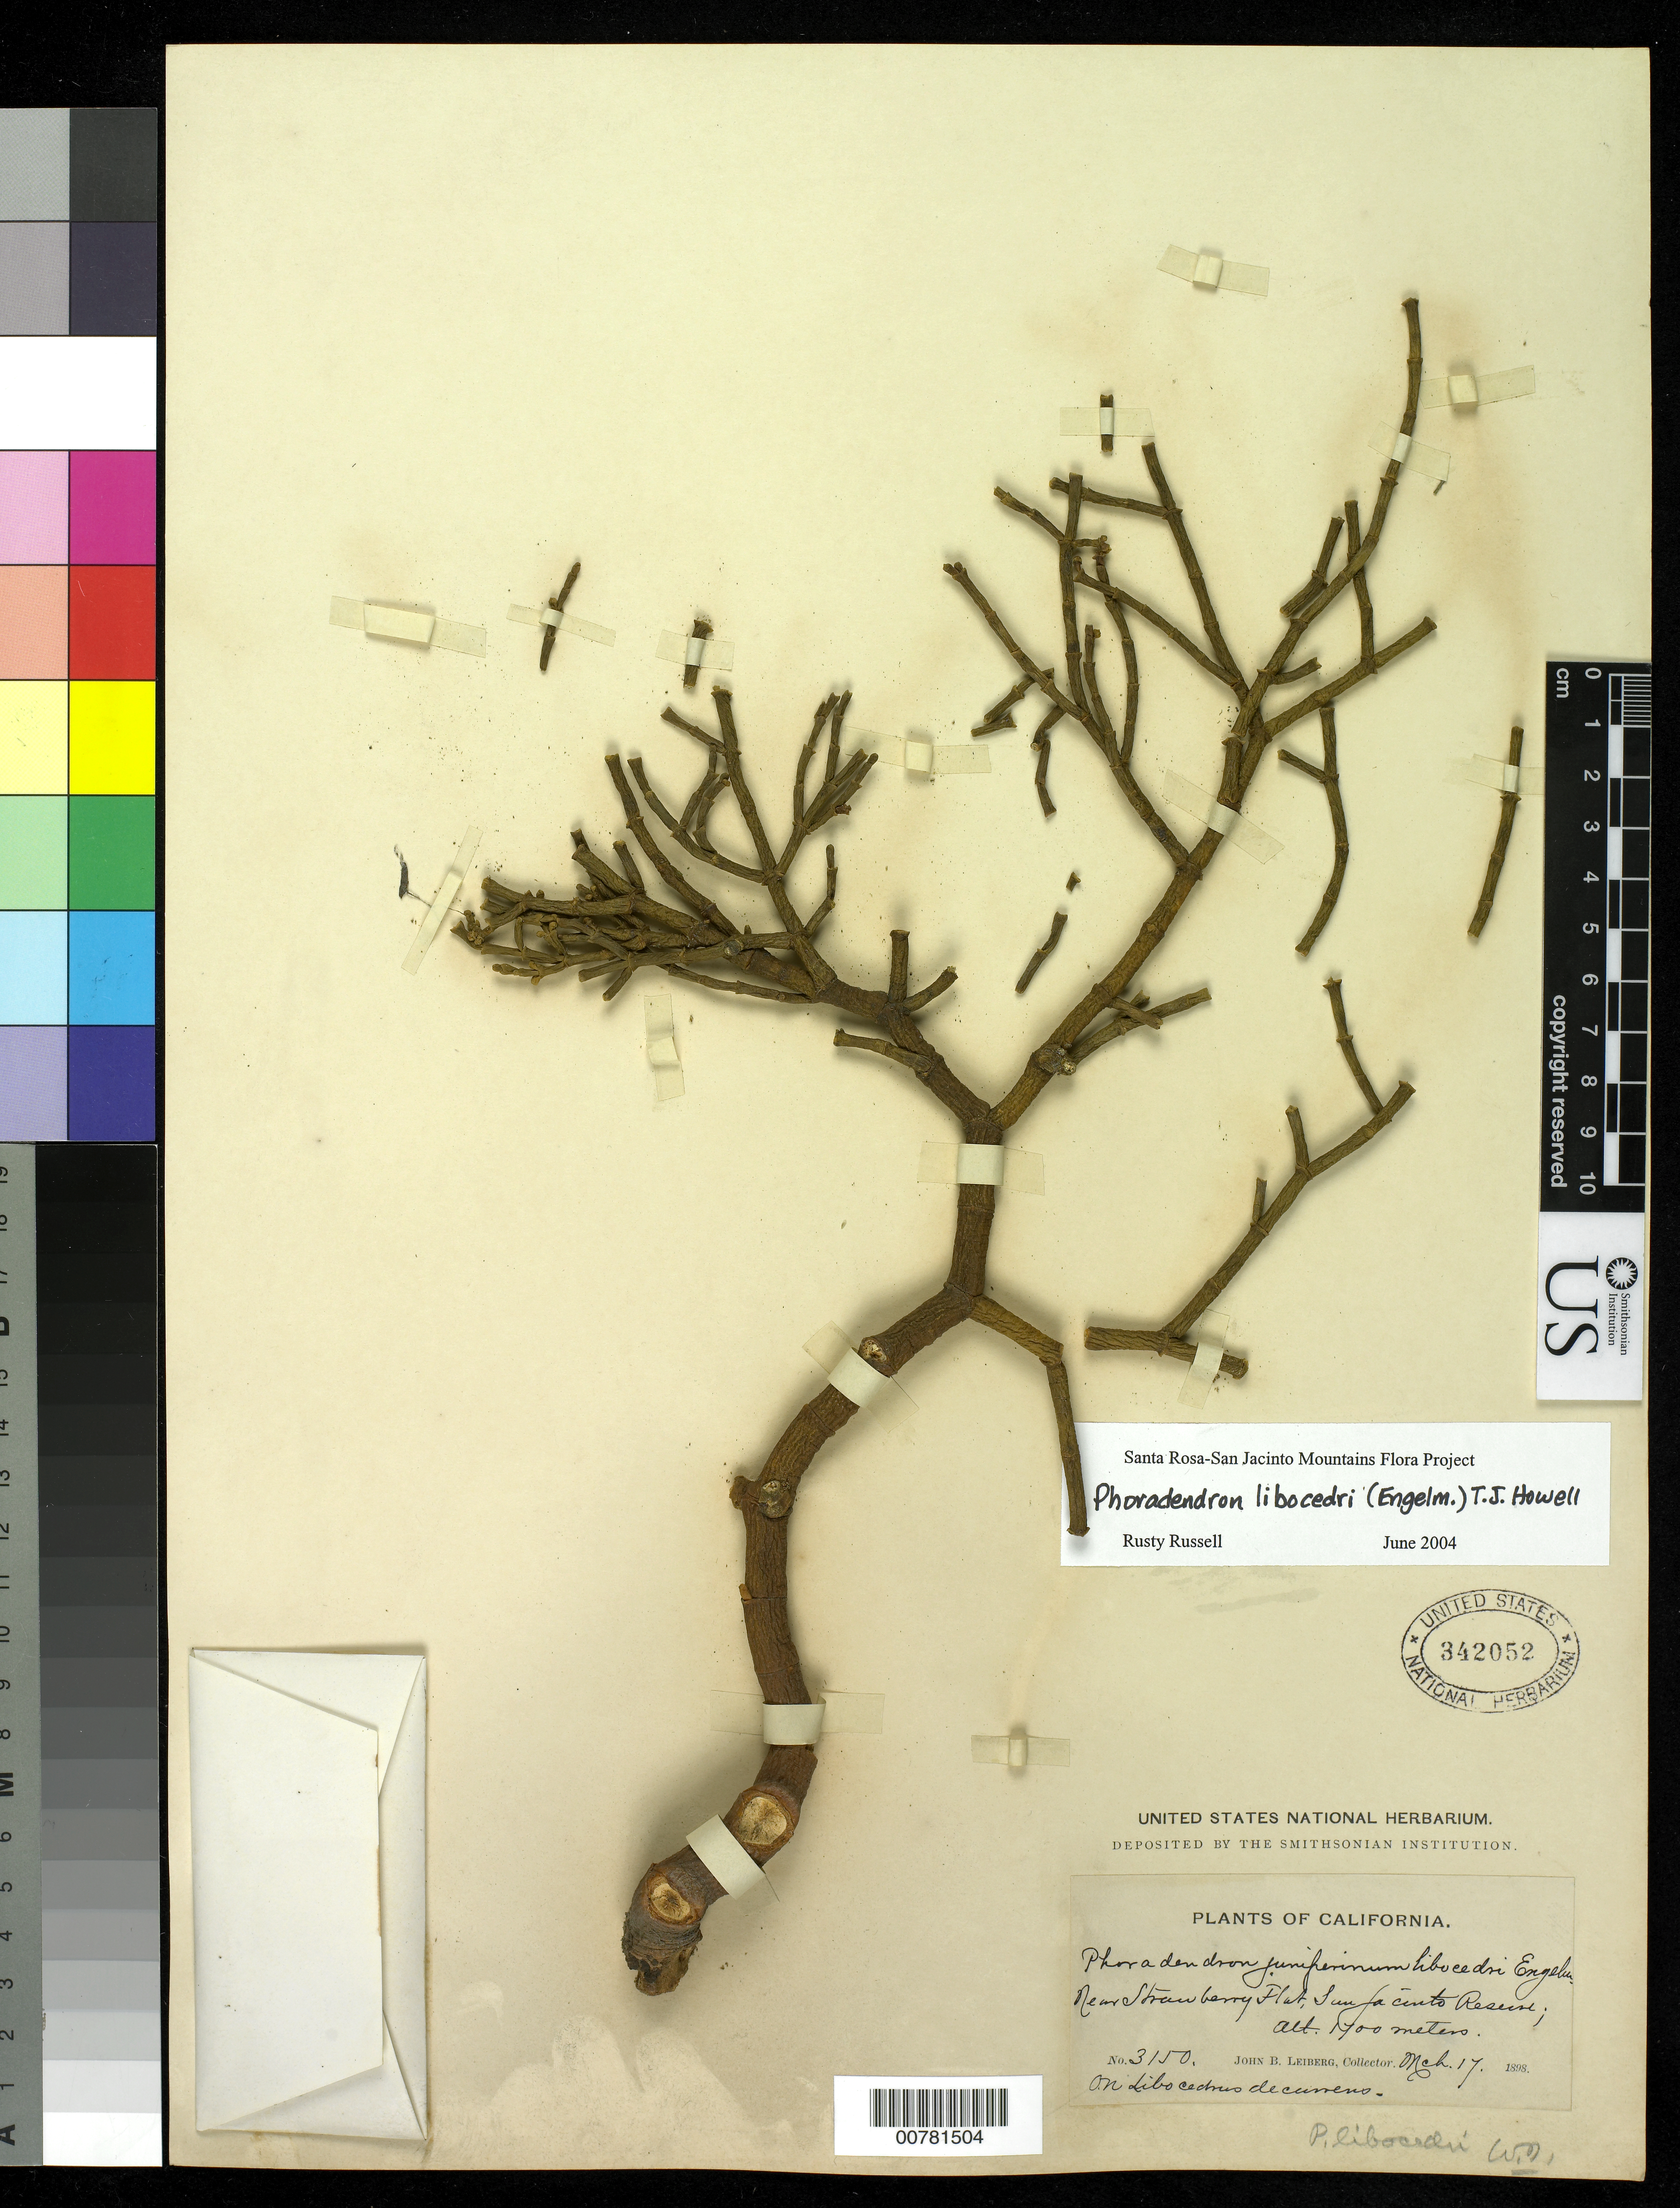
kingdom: Plantae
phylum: Tracheophyta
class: Magnoliopsida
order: Santalales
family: Viscaceae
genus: Phoradendron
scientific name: Phoradendron libocedri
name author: (Engelm.) Howell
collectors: J. B. Leiberg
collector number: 3150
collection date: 1898-03-17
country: United States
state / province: California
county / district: Riverside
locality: Near Strawberry Flat, San Jacinto Reserve.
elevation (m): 1700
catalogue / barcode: US 342052